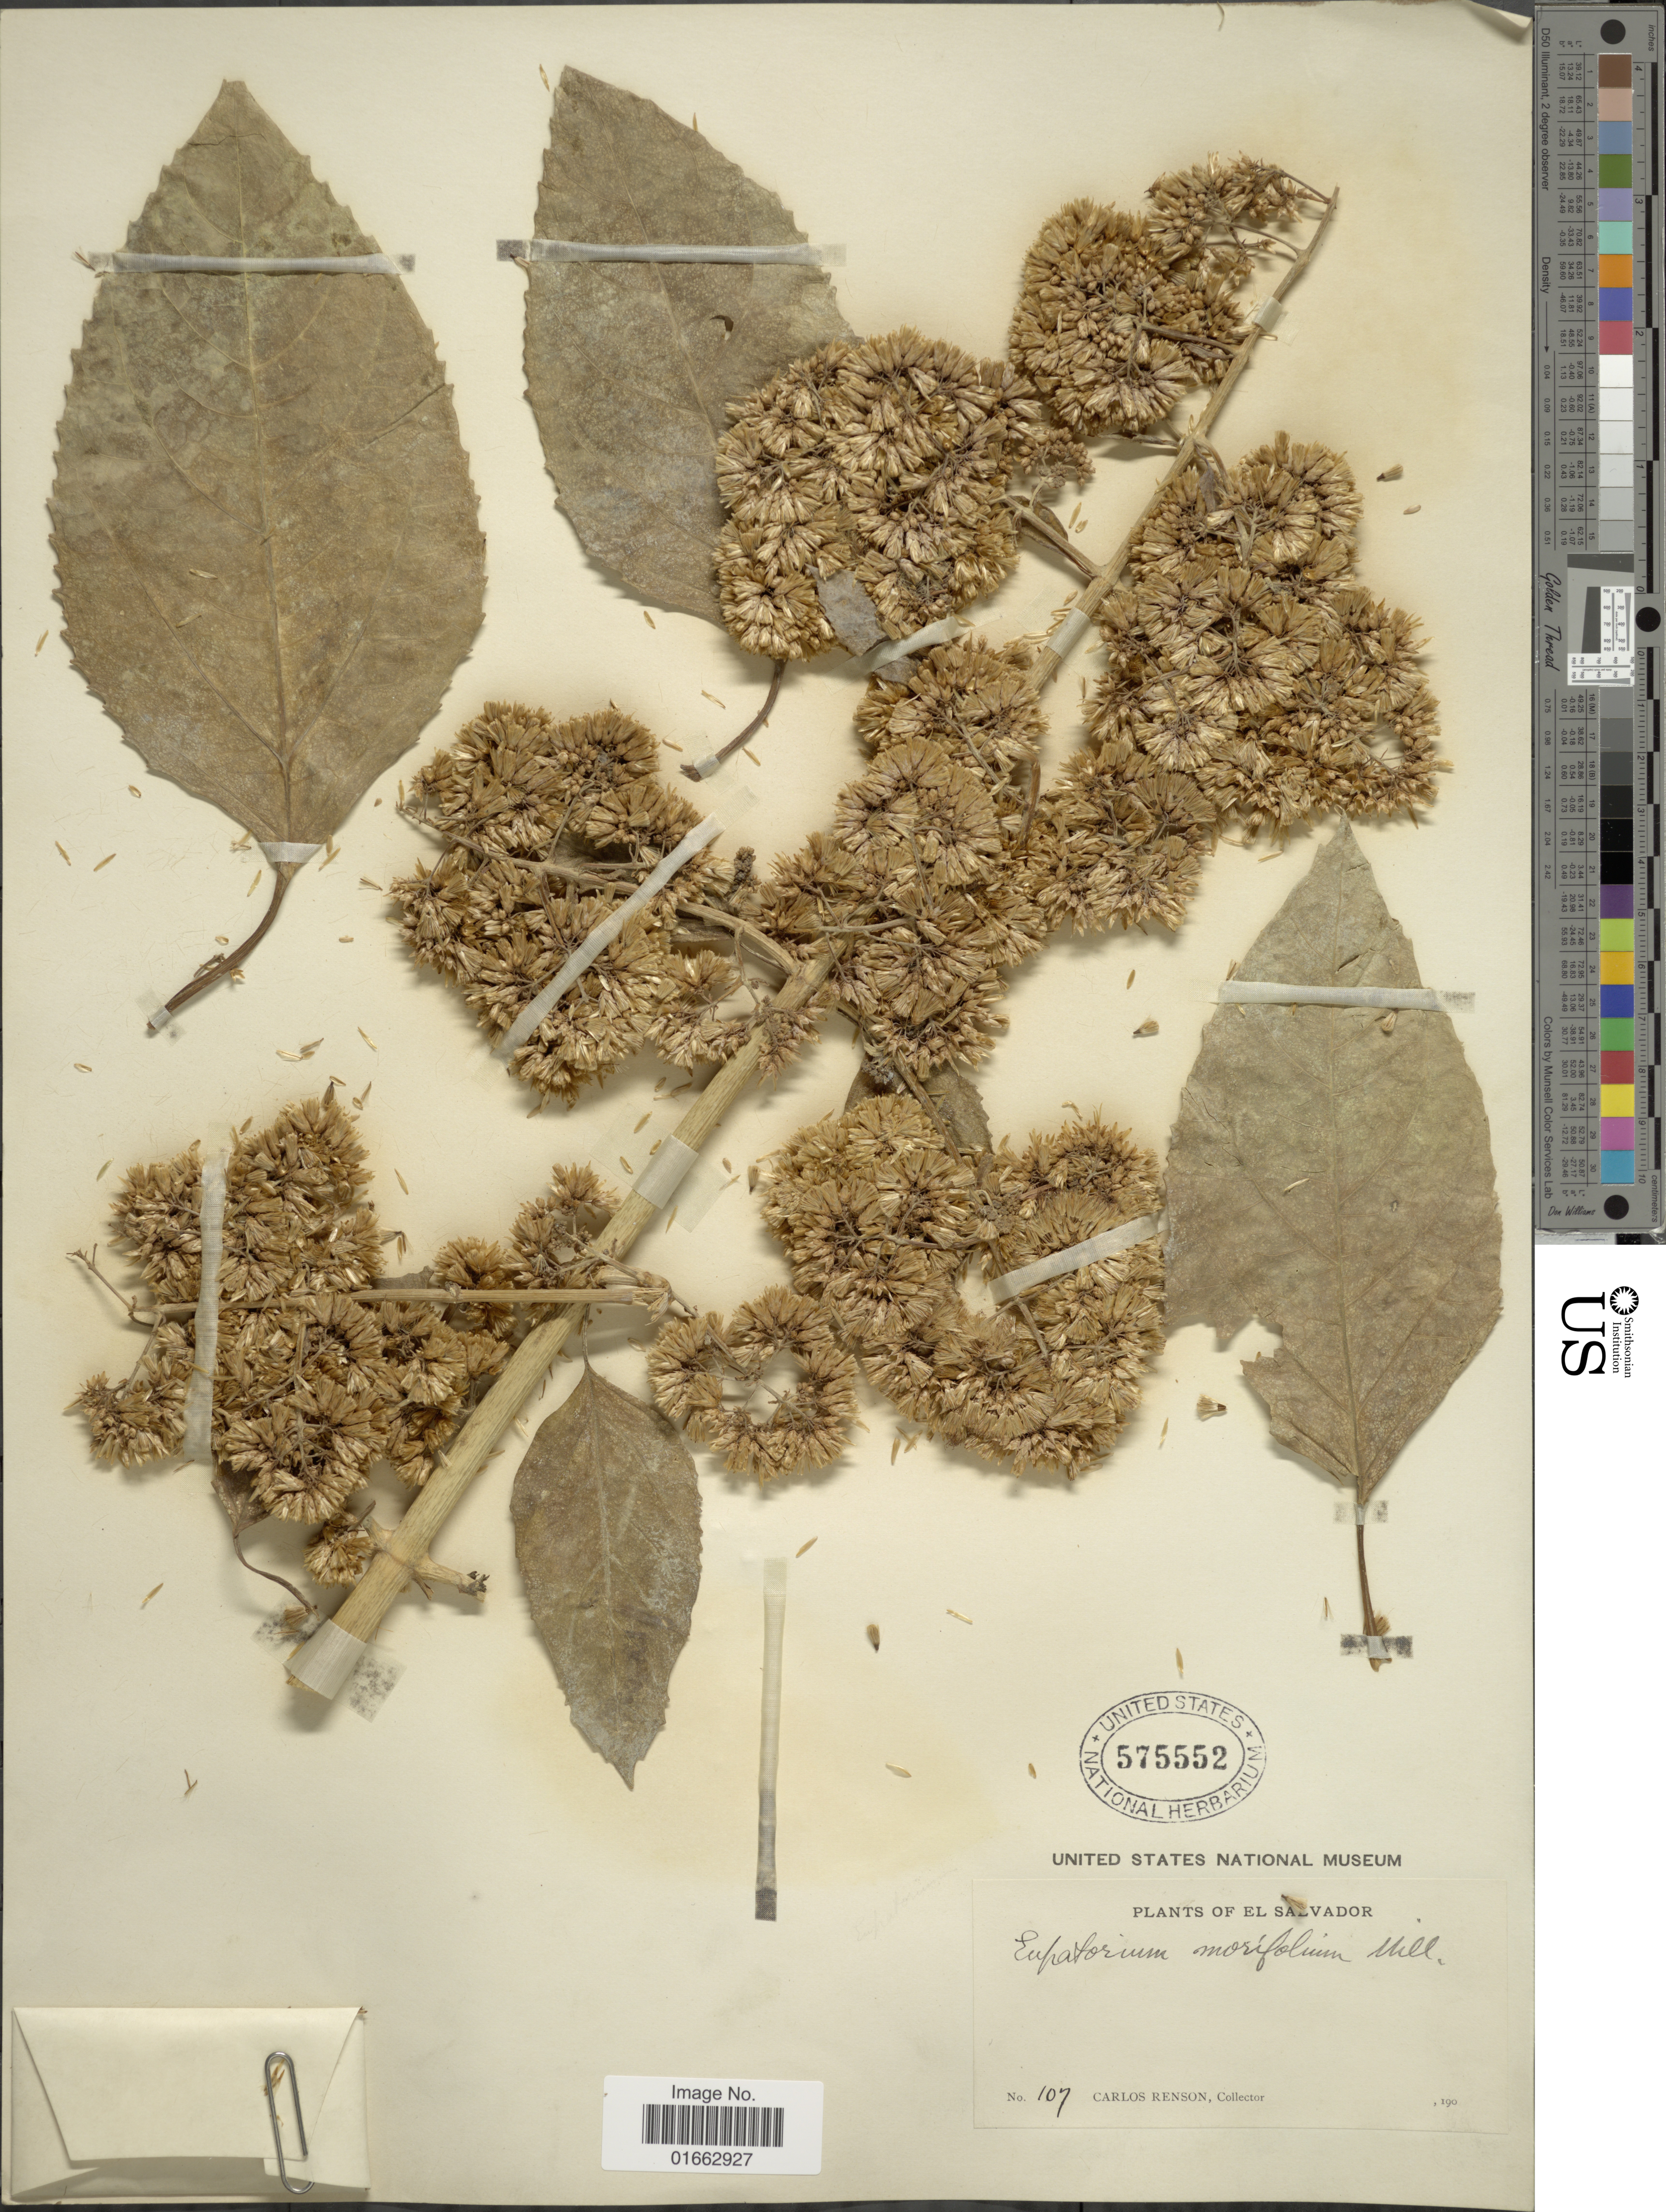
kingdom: Plantae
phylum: Tracheophyta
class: Magnoliopsida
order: Asterales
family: Asteraceae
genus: Critonia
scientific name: Critonia morifolia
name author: (Mill.) R.M. King & H. Rob.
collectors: C. Renson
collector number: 107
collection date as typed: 190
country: El Salvador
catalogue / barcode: US 575552